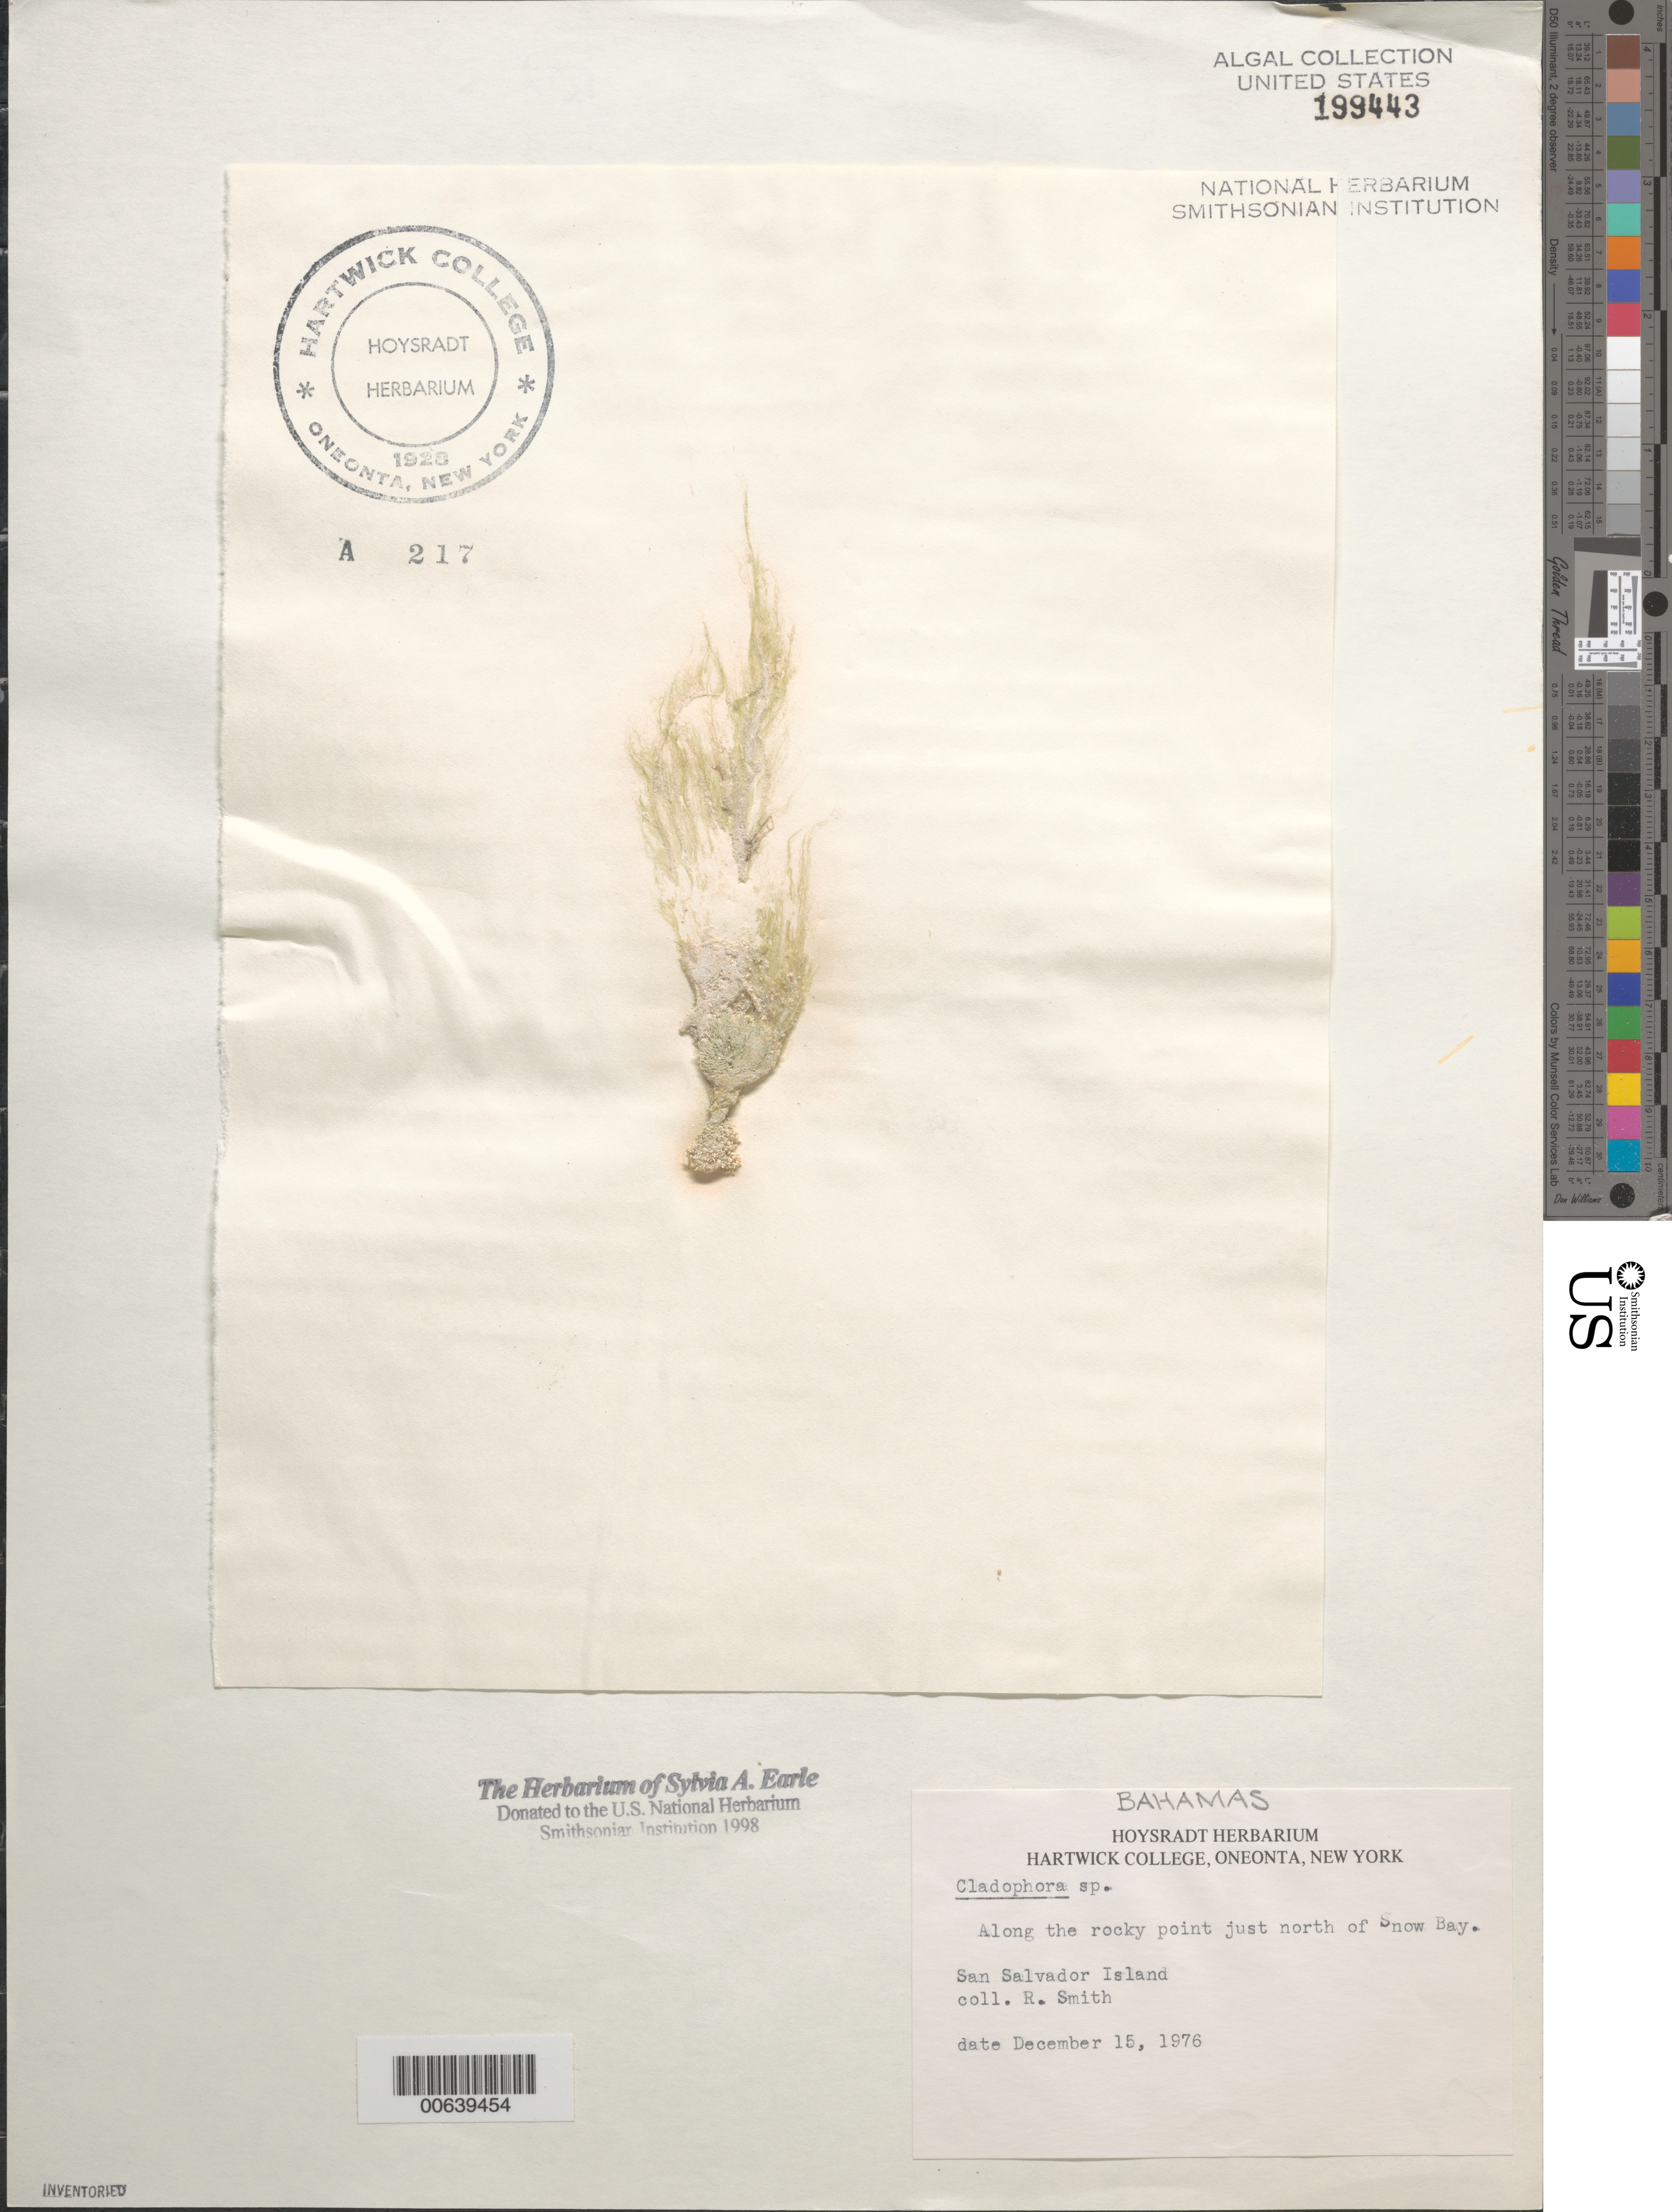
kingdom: Plantae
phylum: Chlorophyta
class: Ulvophyceae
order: Cladophorales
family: Cladophoraceae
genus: Cladophora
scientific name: Cladophora sp.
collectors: R. Smith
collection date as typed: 15 Dec 1976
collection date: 1976-12-15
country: Bahamas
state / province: San Salvador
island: San Salvador Island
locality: Rocky point just north of Snow Bay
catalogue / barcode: US 199443